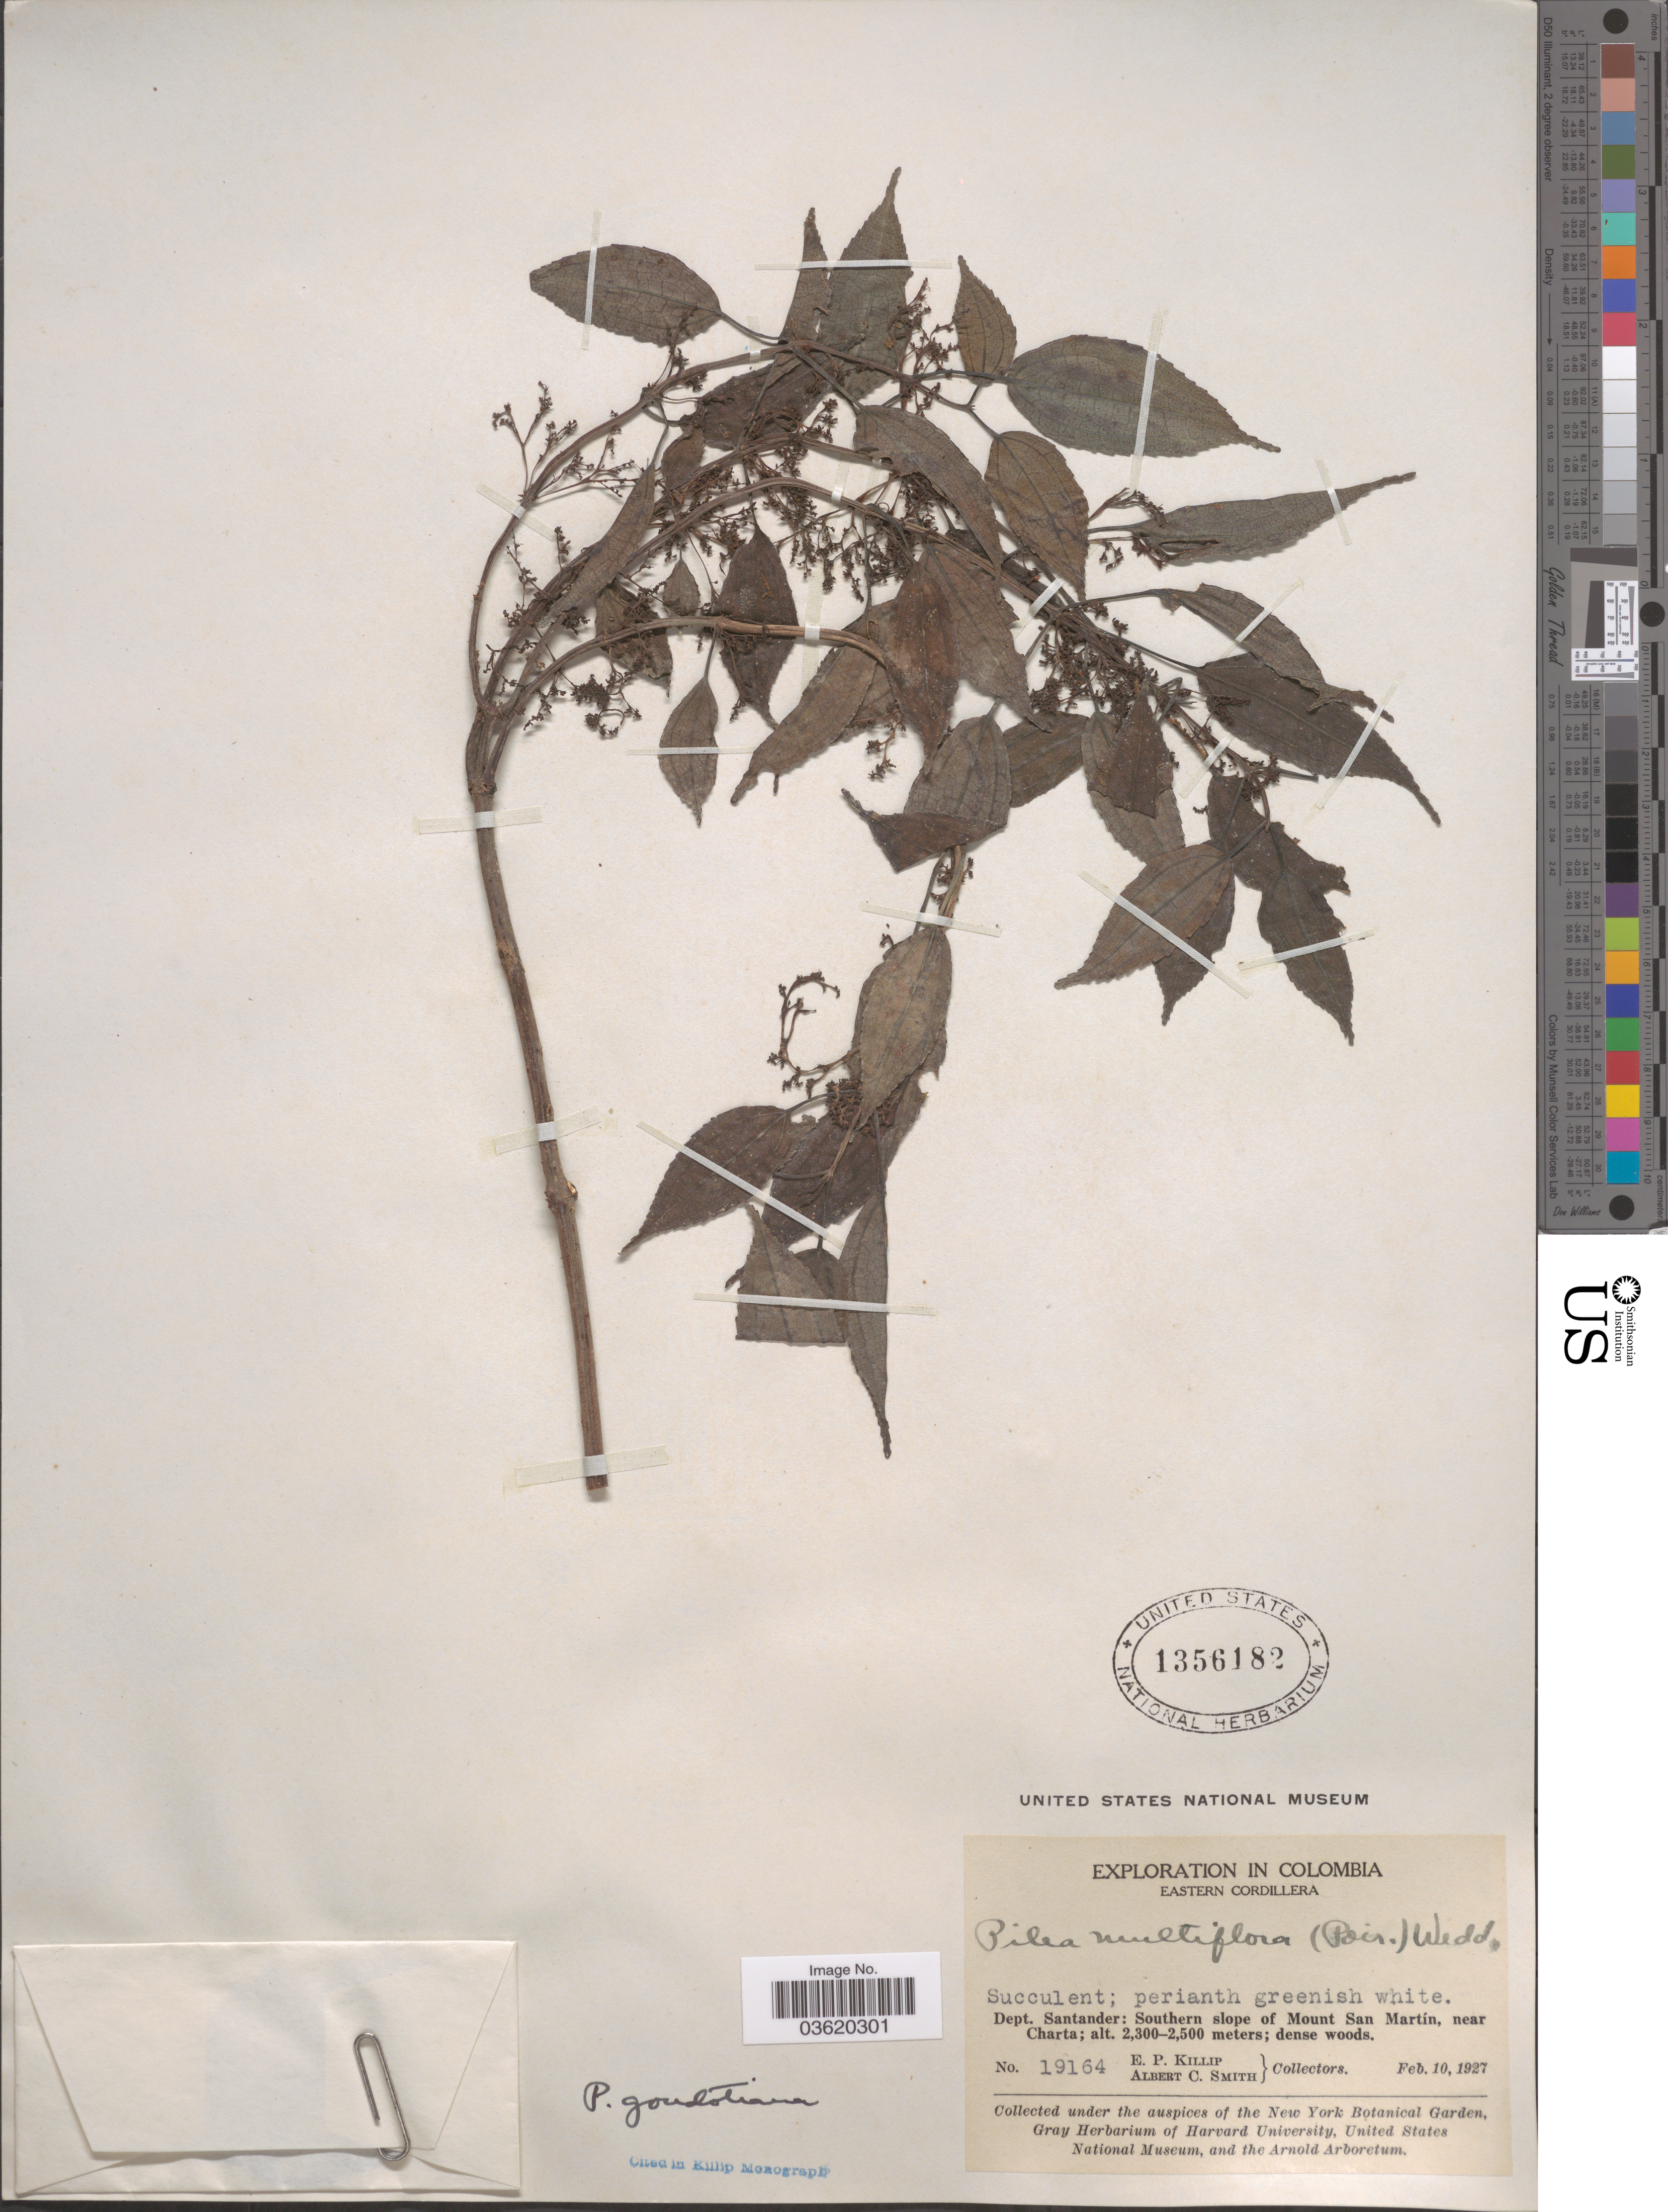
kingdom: Plantae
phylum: Tracheophyta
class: Magnoliopsida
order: Rosales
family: Urticaceae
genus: Pilea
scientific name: Pilea goudotiana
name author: Wedd.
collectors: E. P. Killip & A. C. Smith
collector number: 19164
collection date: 1927-02-10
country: Colombia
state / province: Santander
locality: Eastern Cordillera. Dept. Santander: Southern slope of Mount San Martín, near Charta.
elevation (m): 2300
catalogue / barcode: US 1356182